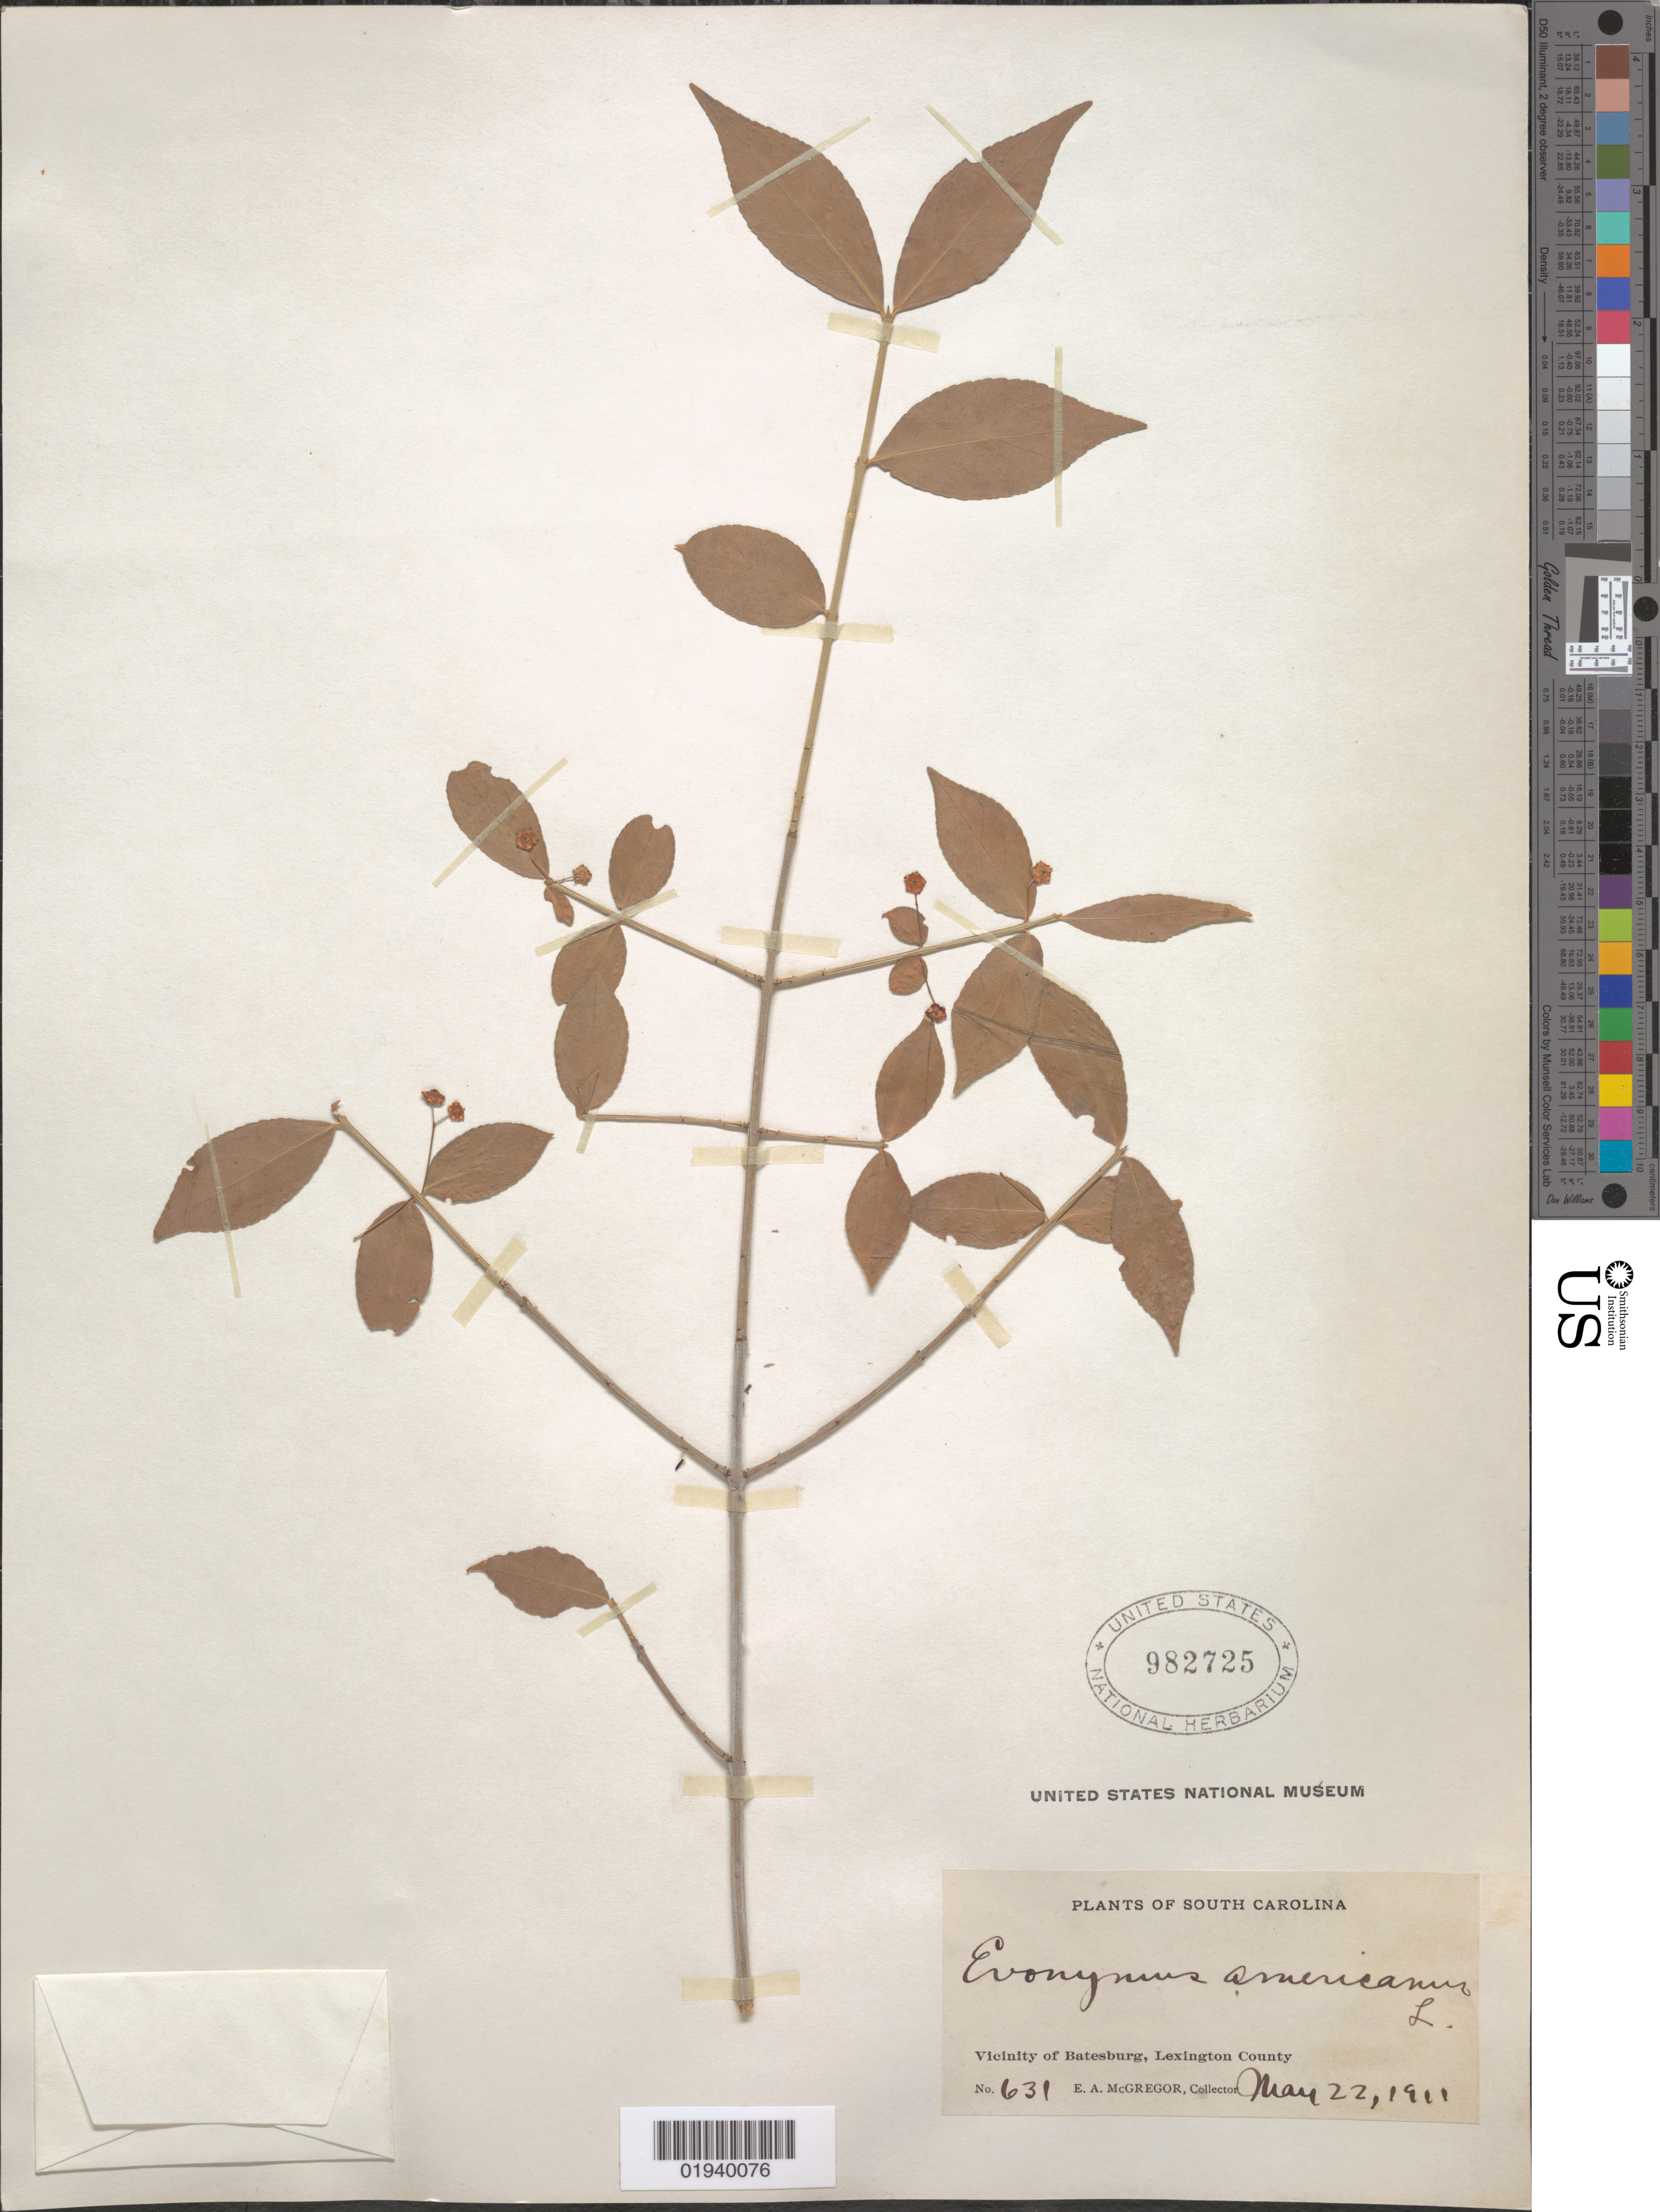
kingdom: Plantae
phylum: Tracheophyta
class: Magnoliopsida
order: Celastrales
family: Celastraceae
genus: Euonymus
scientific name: Euonymus americanus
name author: L.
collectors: E. A. McGregor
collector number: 631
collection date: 1913-05-22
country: United States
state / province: South Carolina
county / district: Lexington County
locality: Batesburg, vicinity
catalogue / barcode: US 982725